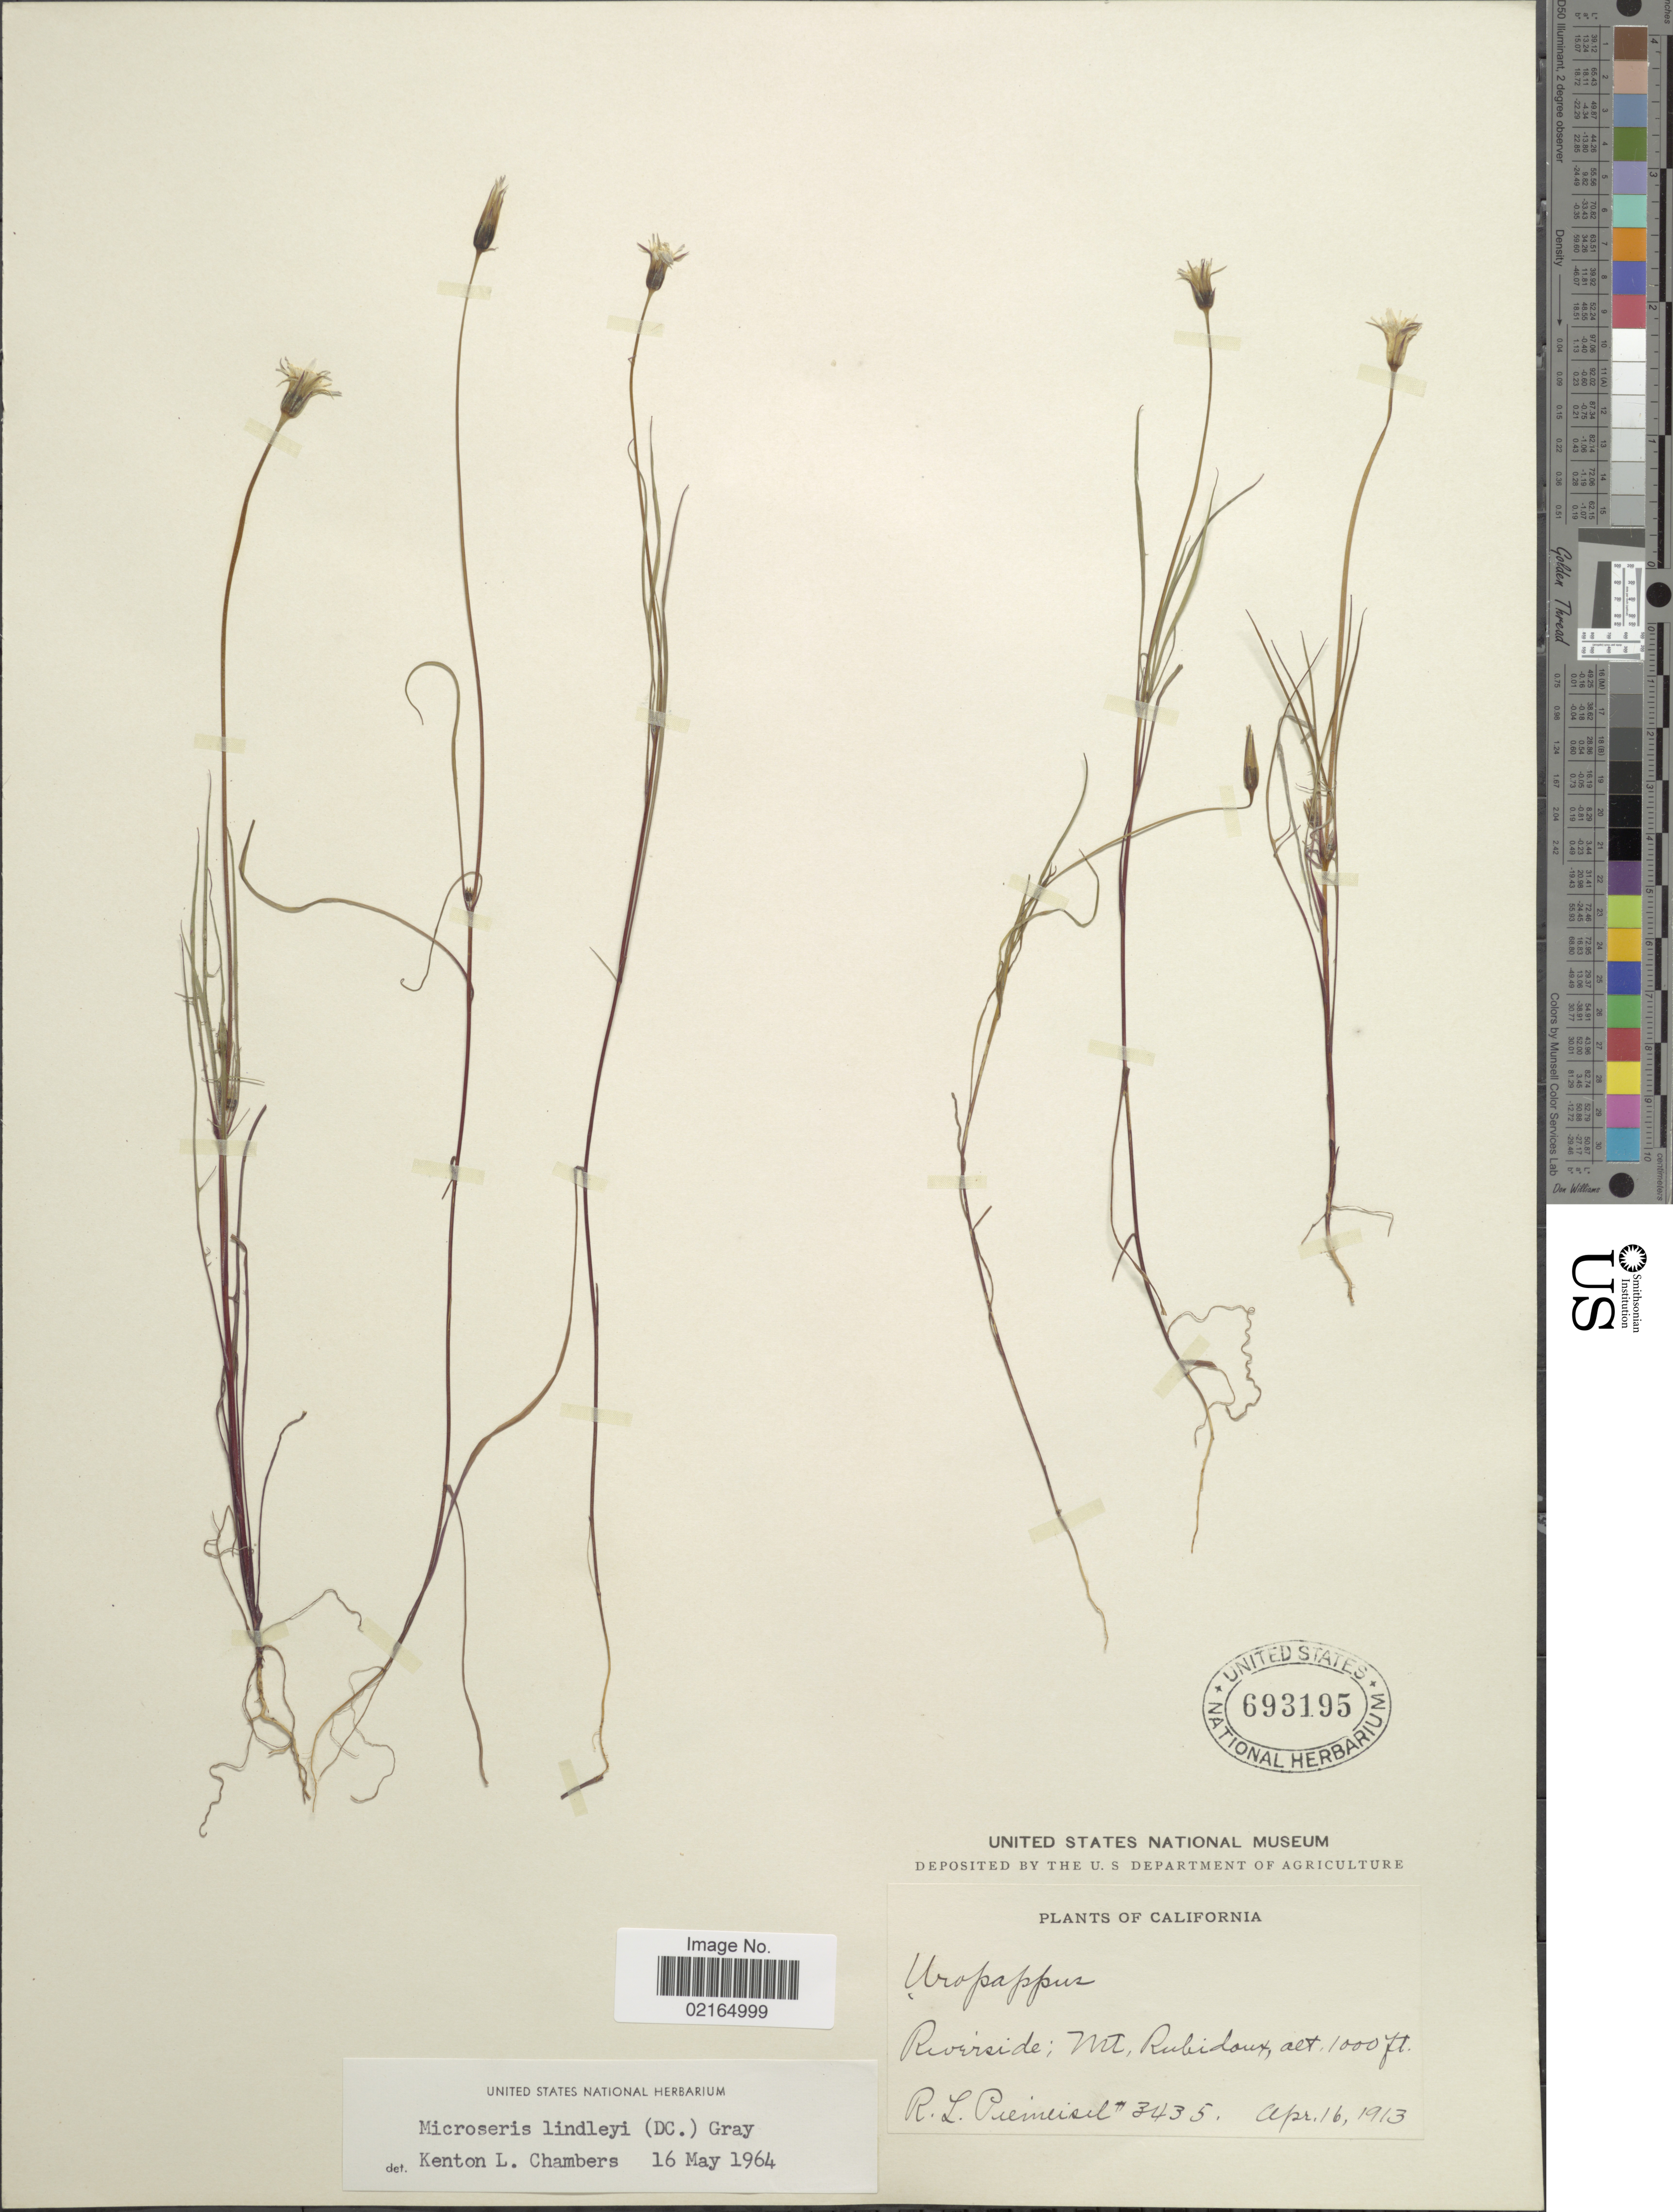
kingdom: Plantae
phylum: Tracheophyta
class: Magnoliopsida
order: Asterales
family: Asteraceae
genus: Uropappus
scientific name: Uropappus lindleyi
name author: (DC.) Nutt.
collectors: R. L. Piemeisel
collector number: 3435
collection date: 1913-04-16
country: United States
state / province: California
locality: Roadside; Mt. Rubidoux.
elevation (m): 305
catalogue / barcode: US 693195